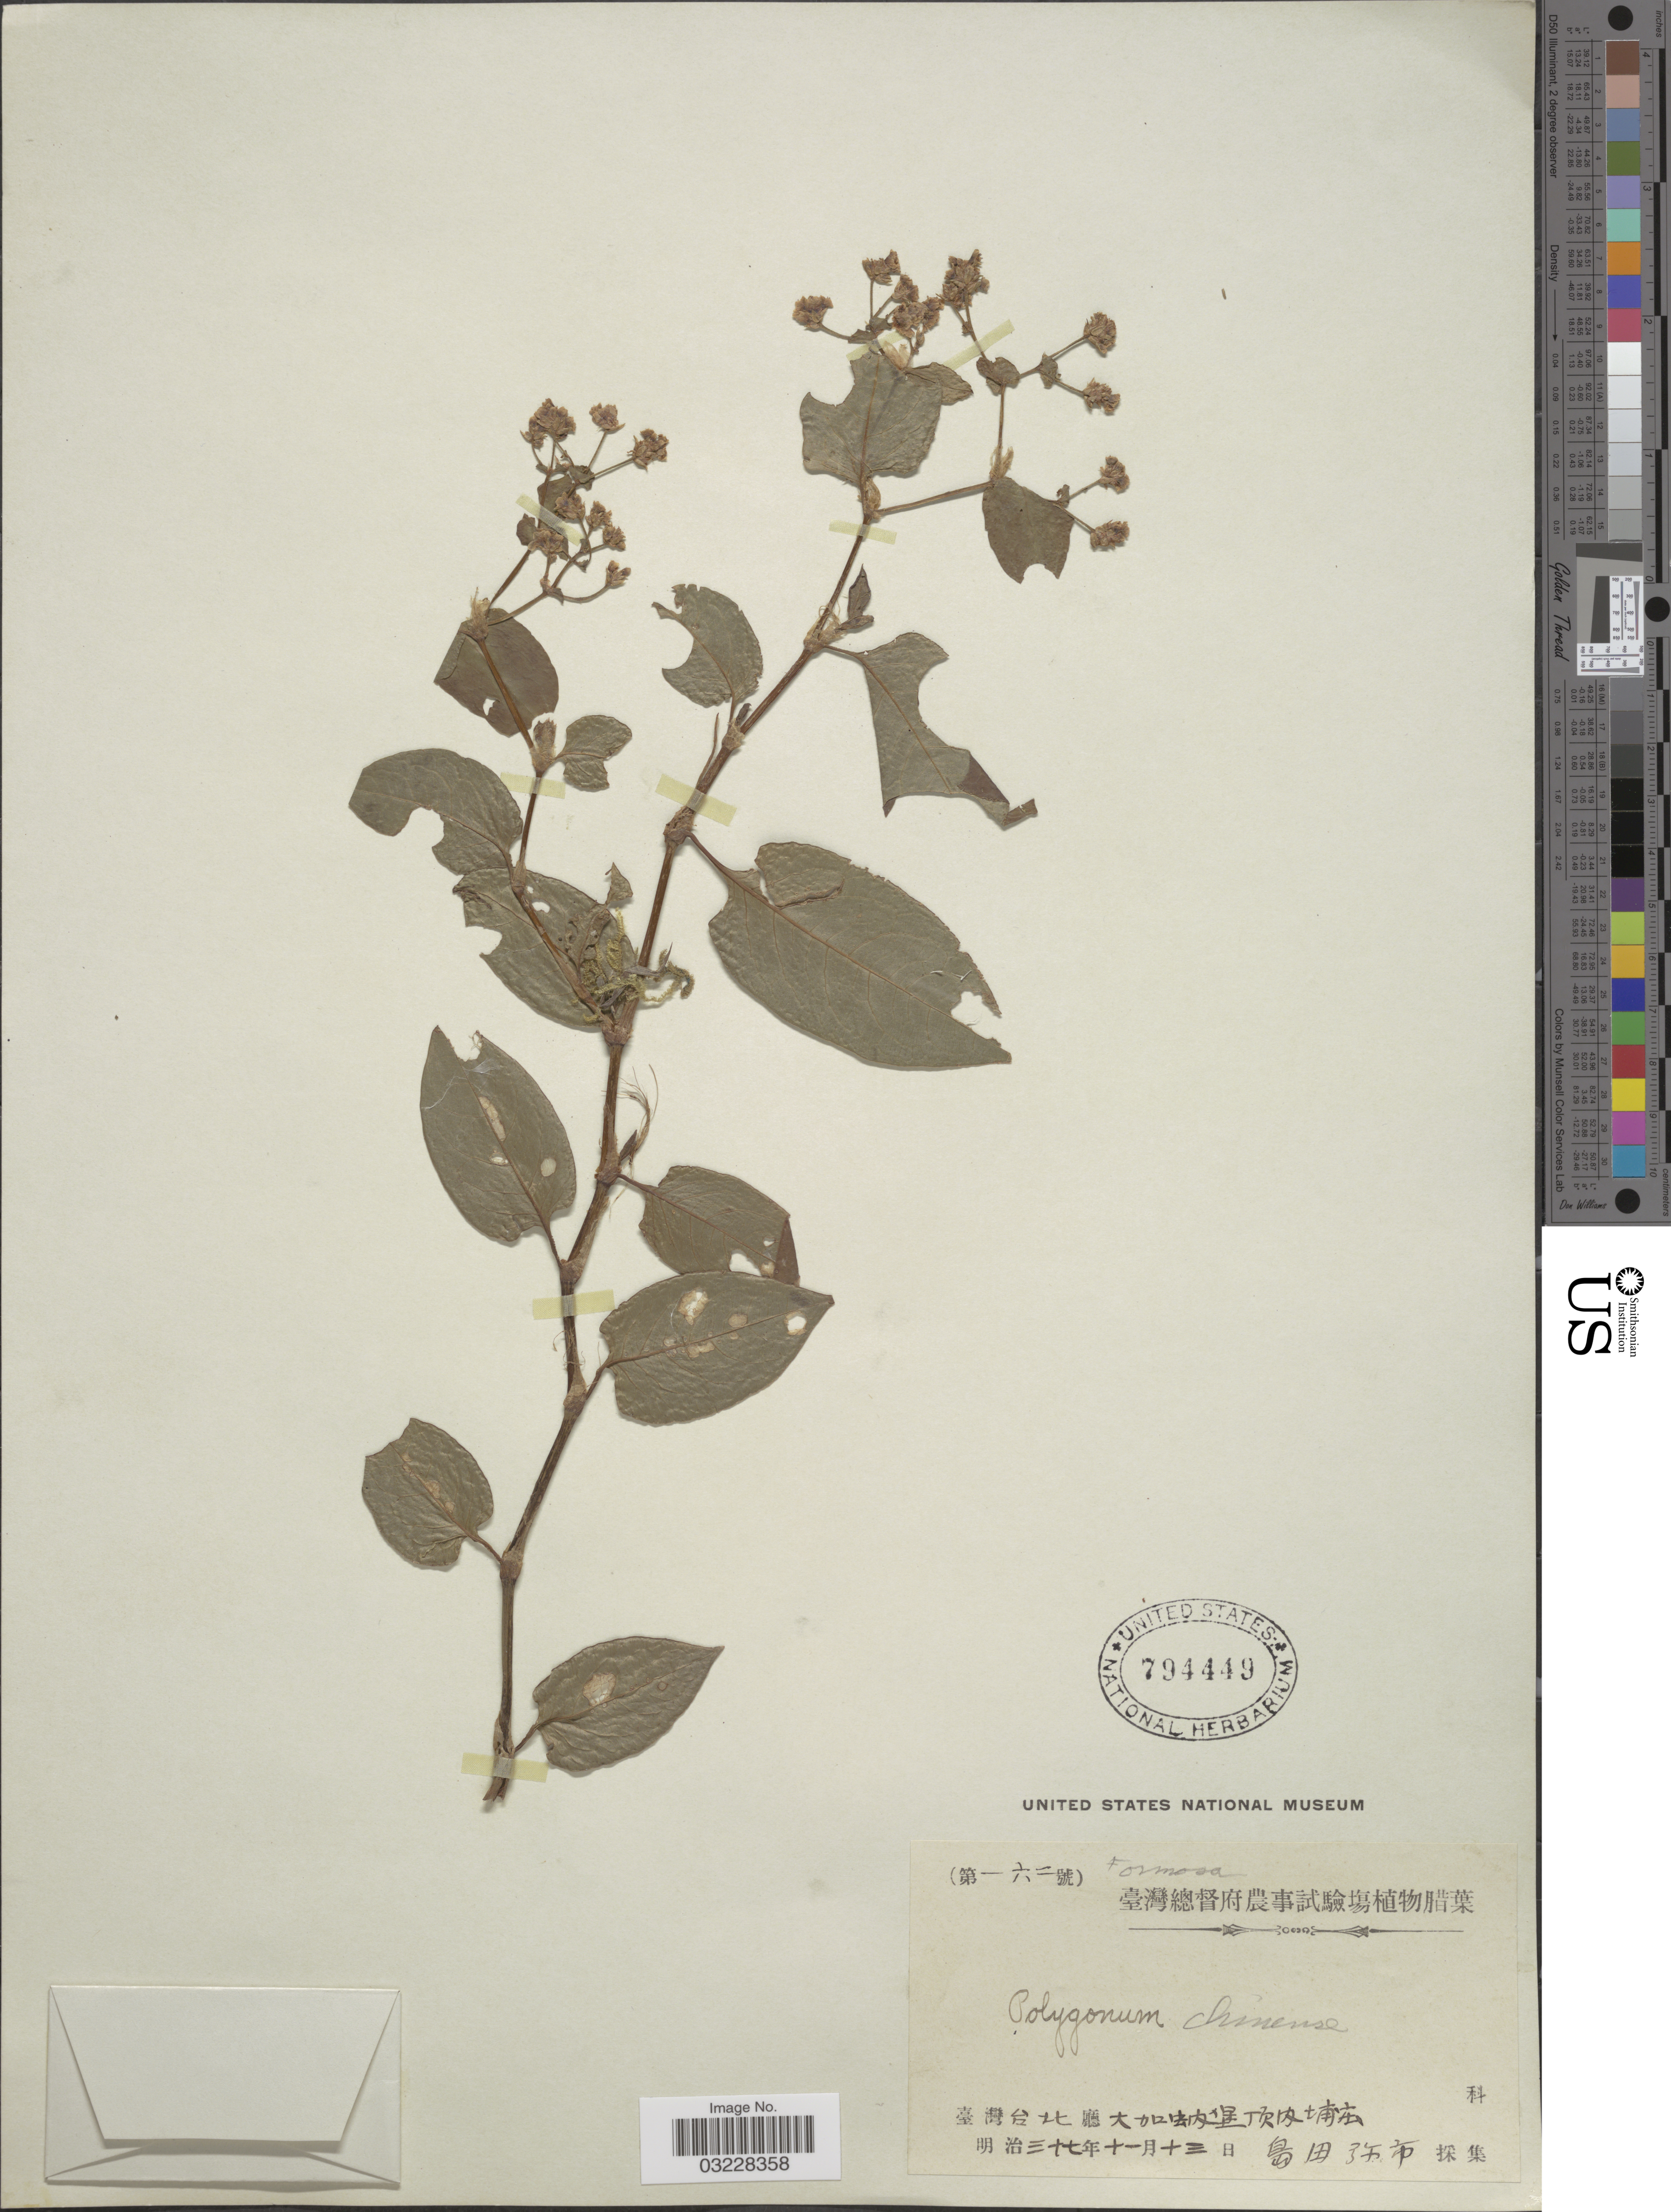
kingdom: Plantae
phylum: Tracheophyta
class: Magnoliopsida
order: Caryophyllales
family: Polygonaceae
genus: Polygonum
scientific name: Polygonum chinense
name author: L.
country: Taiwan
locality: Formosa. X.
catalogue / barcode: US 794449